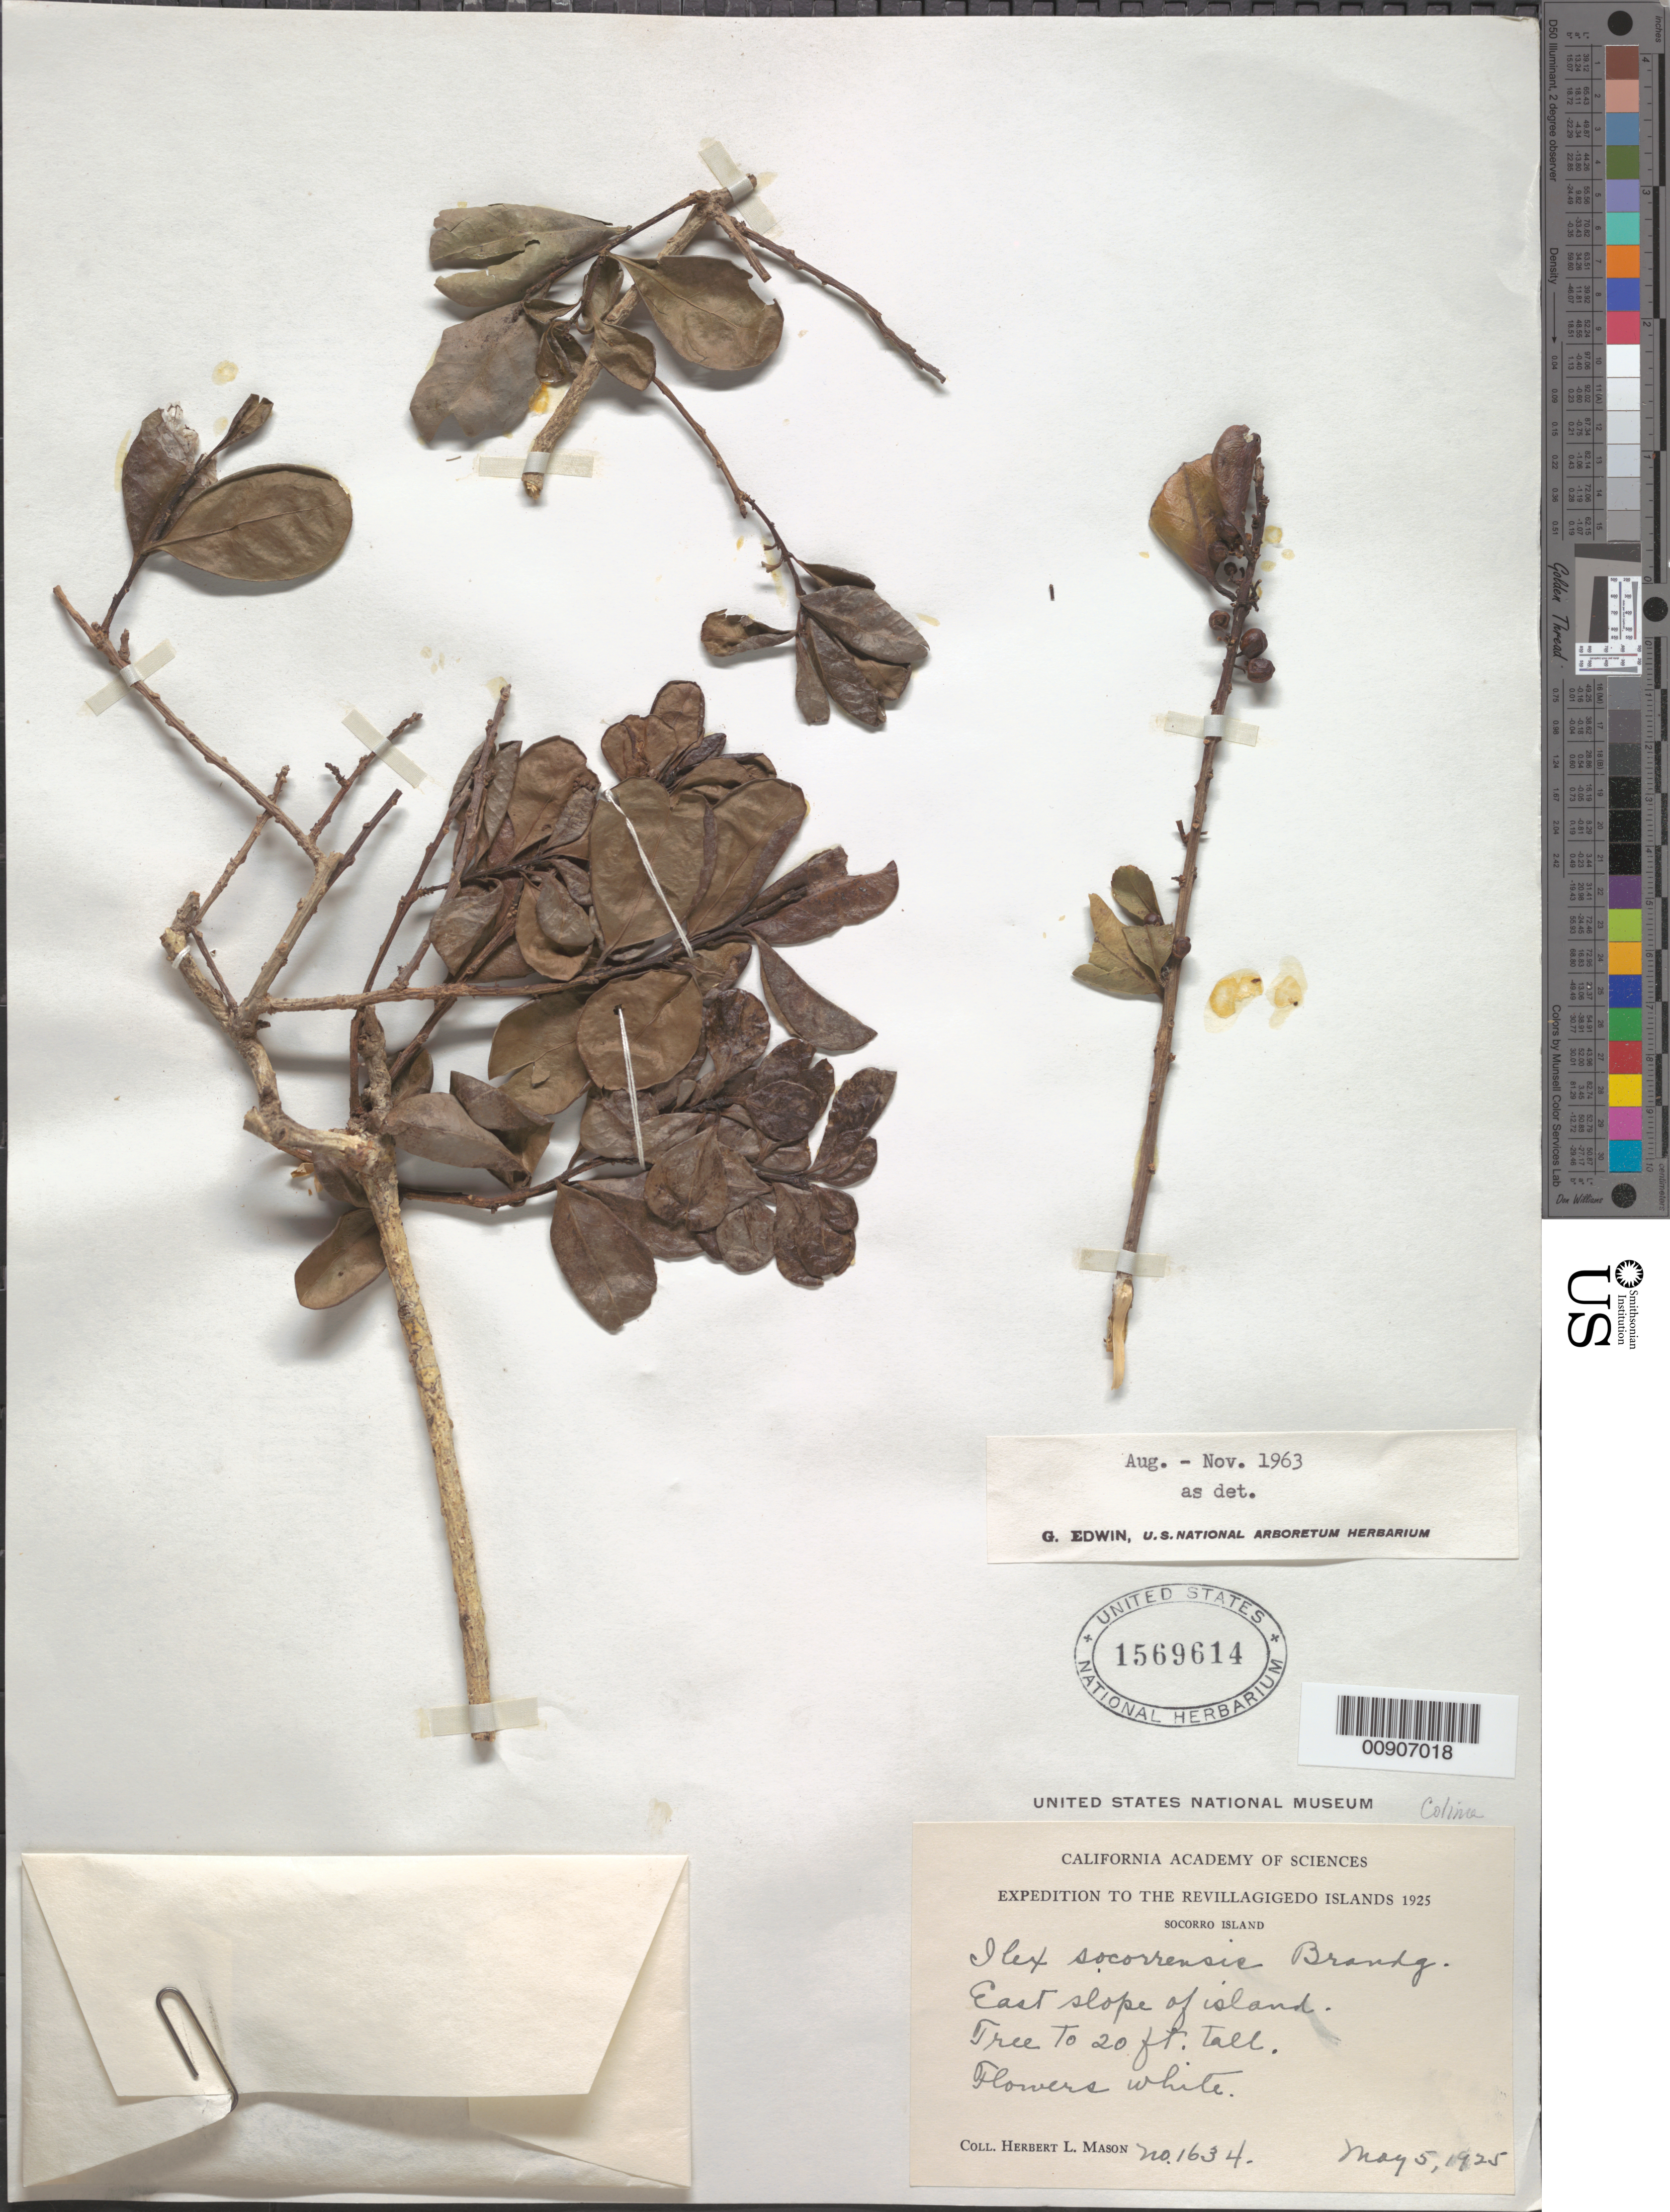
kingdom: Plantae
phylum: Tracheophyta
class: Magnoliopsida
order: Aquifoliales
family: Aquifoliaceae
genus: Ilex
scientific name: Ilex socorroensis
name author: Brandegee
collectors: H. L. Mason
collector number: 1634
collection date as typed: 05 May 1925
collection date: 1925-05-05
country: Mexico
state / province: Colima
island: Socorro I.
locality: Socorro Island. East slope of island.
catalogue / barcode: US 1569614